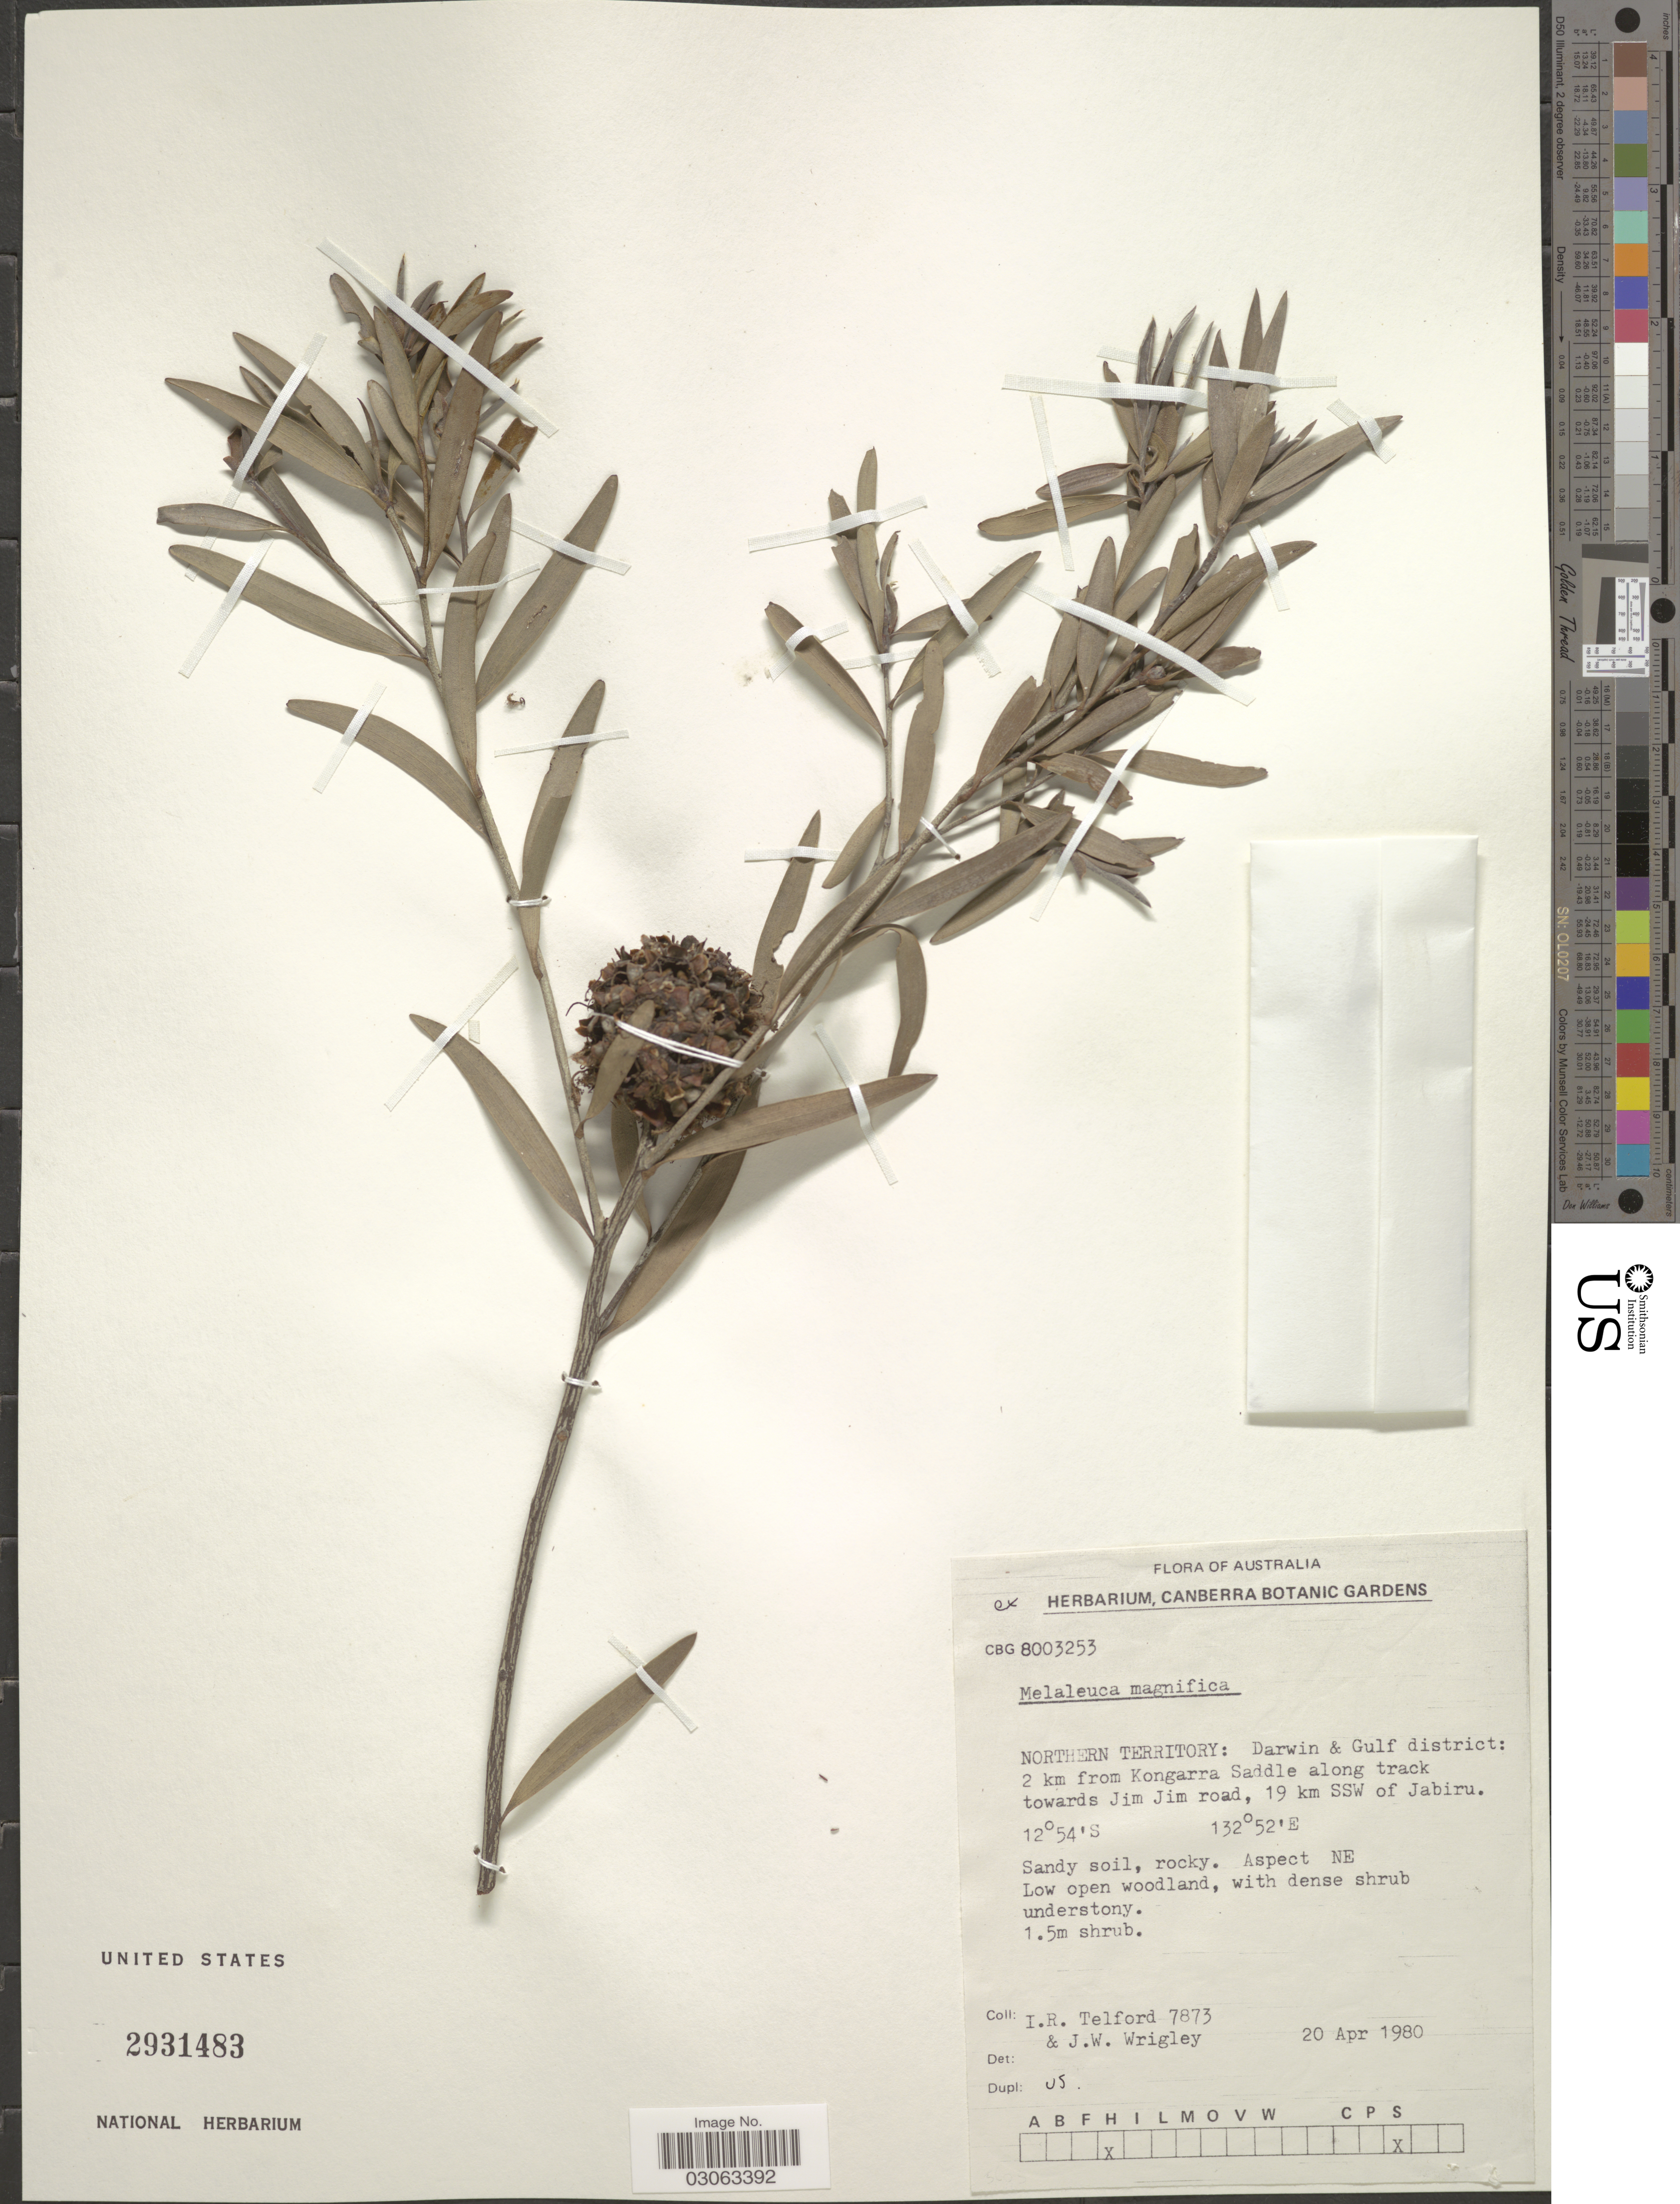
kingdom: Plantae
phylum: Tracheophyta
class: Magnoliopsida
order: Myrtales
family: Myrtaceae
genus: Asteromyrtus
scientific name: Asteromyrtus magnifica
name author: (C.D. Specht) Craven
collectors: I. R. Telford & J. Wrigley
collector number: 7873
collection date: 1980-04-20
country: Australia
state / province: Northern Territory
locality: Darwin & Gulf district: 2 km from Kongarra Saddle along track towards Jim Jim road, 19 km SSW of Jabiru.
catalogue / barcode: US 2931483